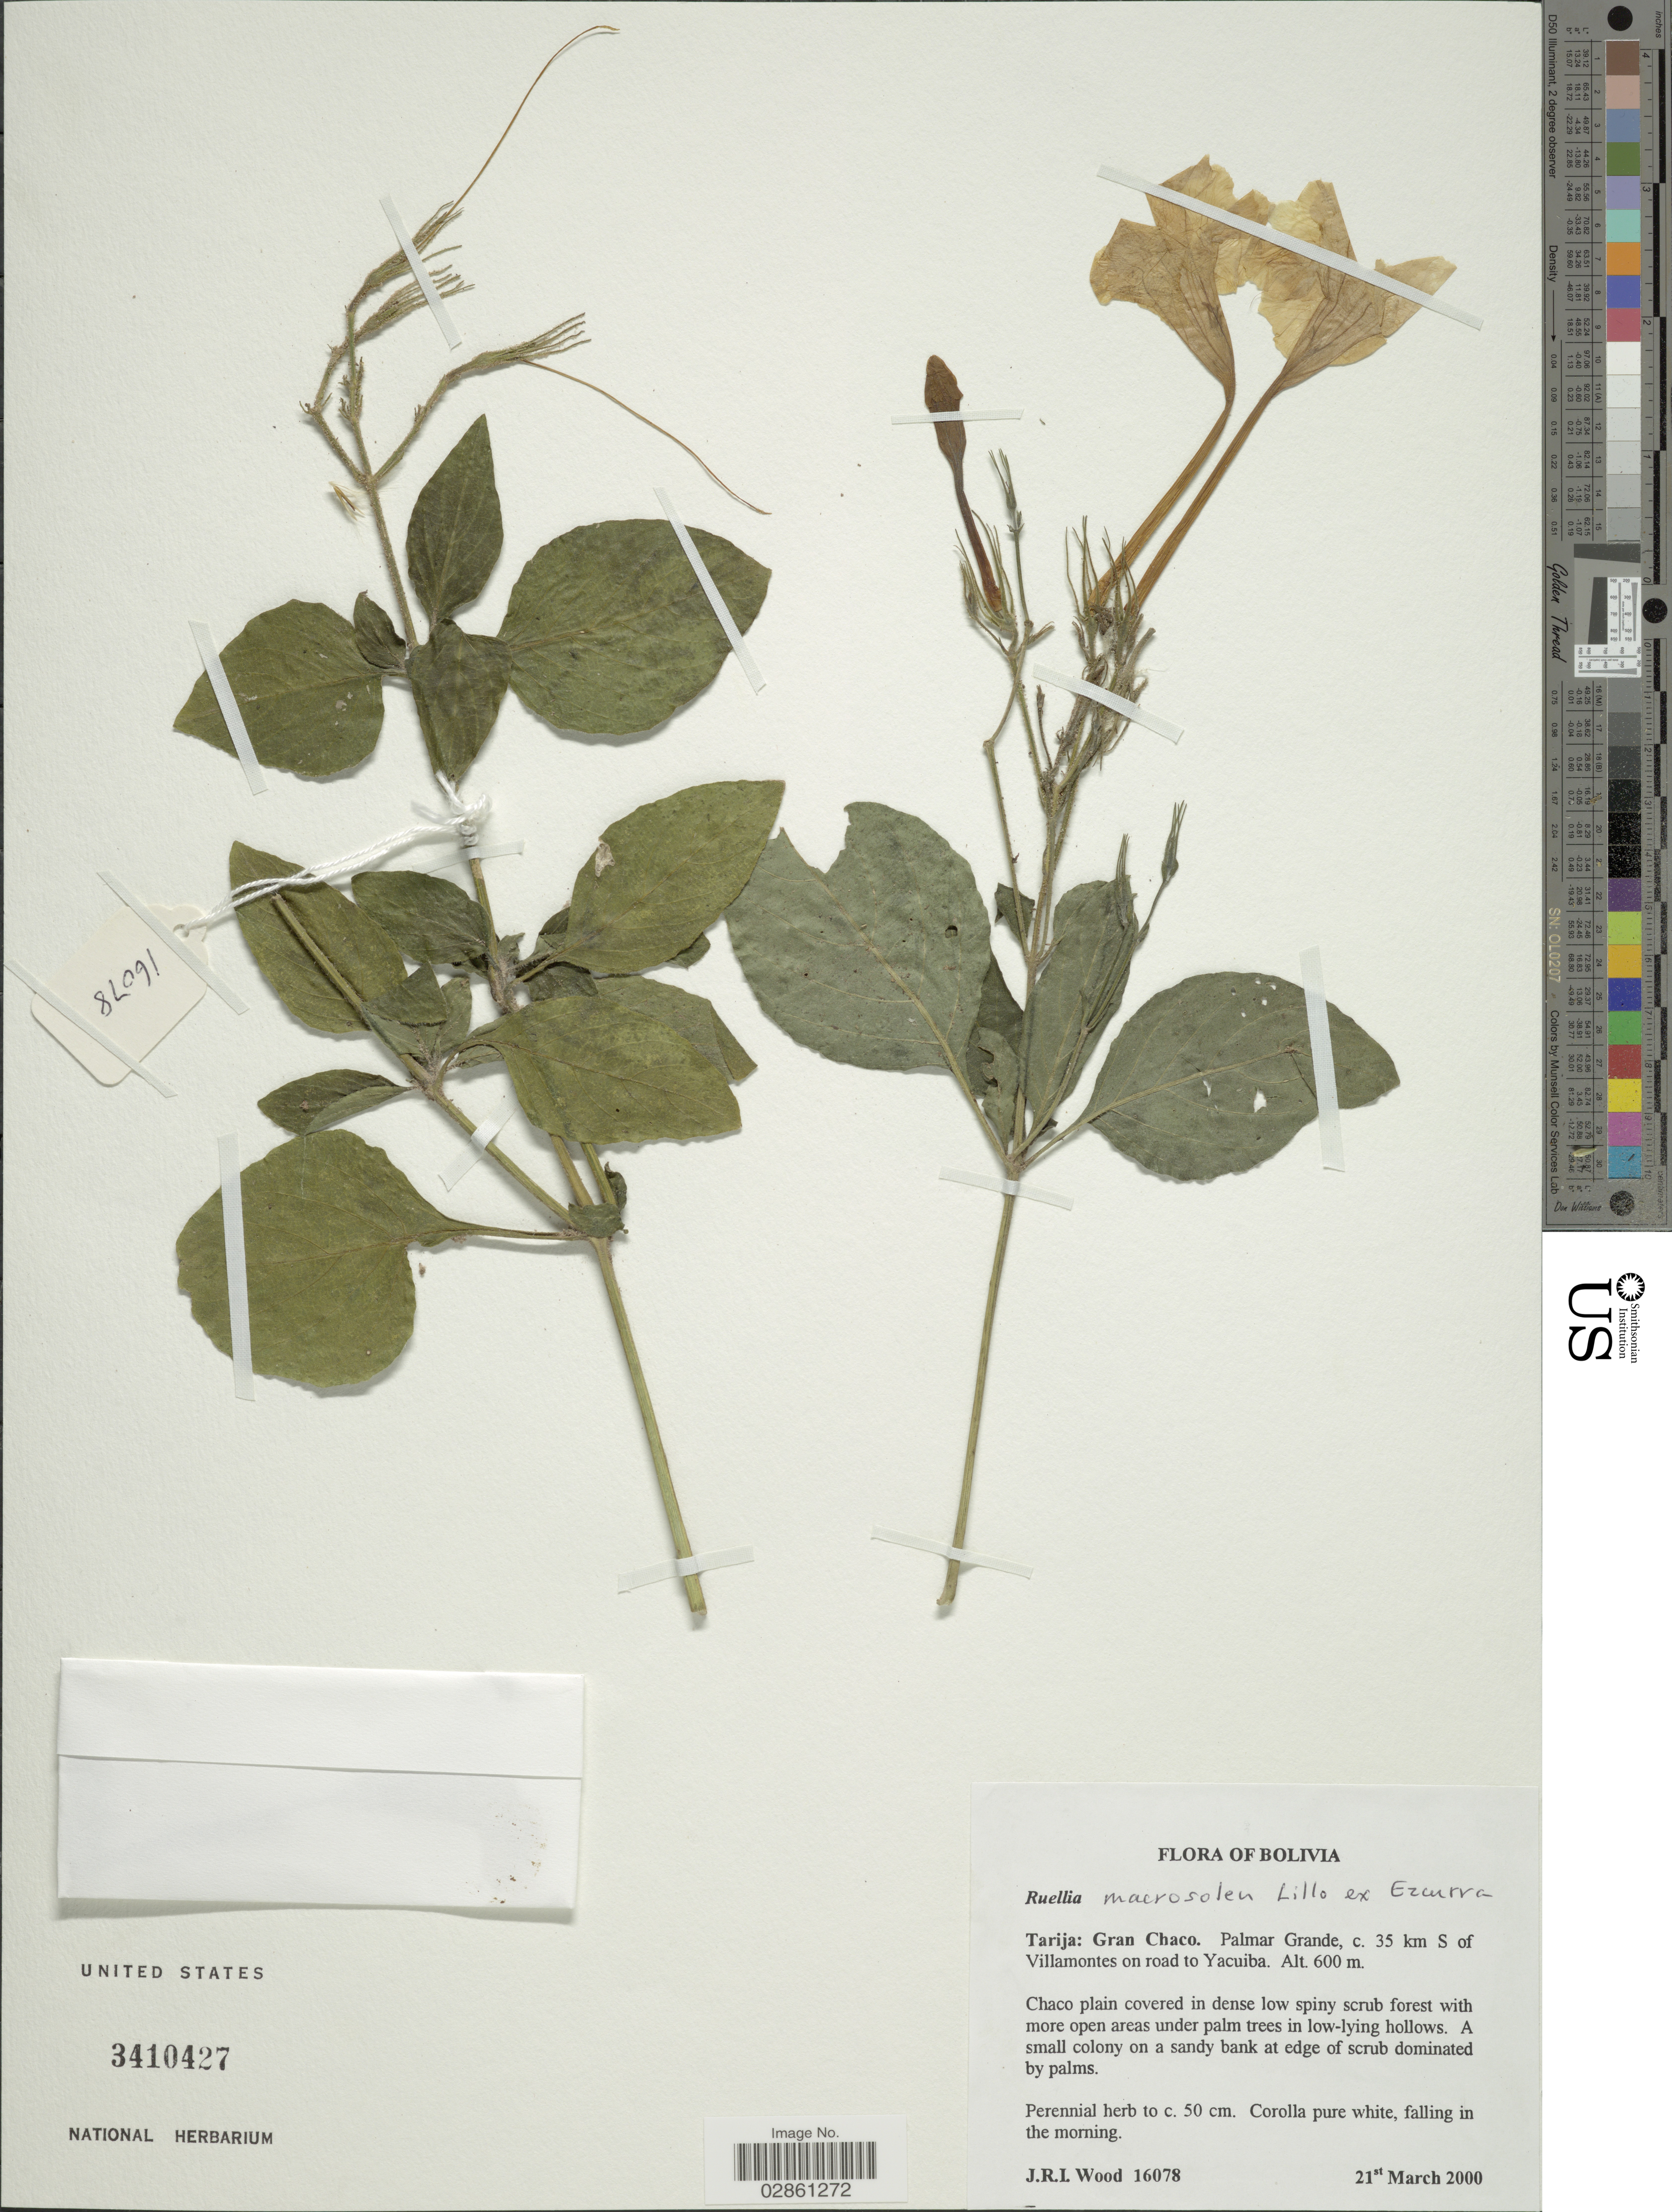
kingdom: Plantae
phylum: Tracheophyta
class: Magnoliopsida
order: Lamiales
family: Acanthaceae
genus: Ruellia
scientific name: Ruellia macrosolen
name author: Lillo ex C. Ezcurra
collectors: J. R. I. Wood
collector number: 16078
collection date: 2000-03-21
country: Bolivia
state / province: Tarija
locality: Gran Chaco. Palmar Grande, c. 35 km S of Villamontes on road to Yacuiba.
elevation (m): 600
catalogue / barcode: US 3410427